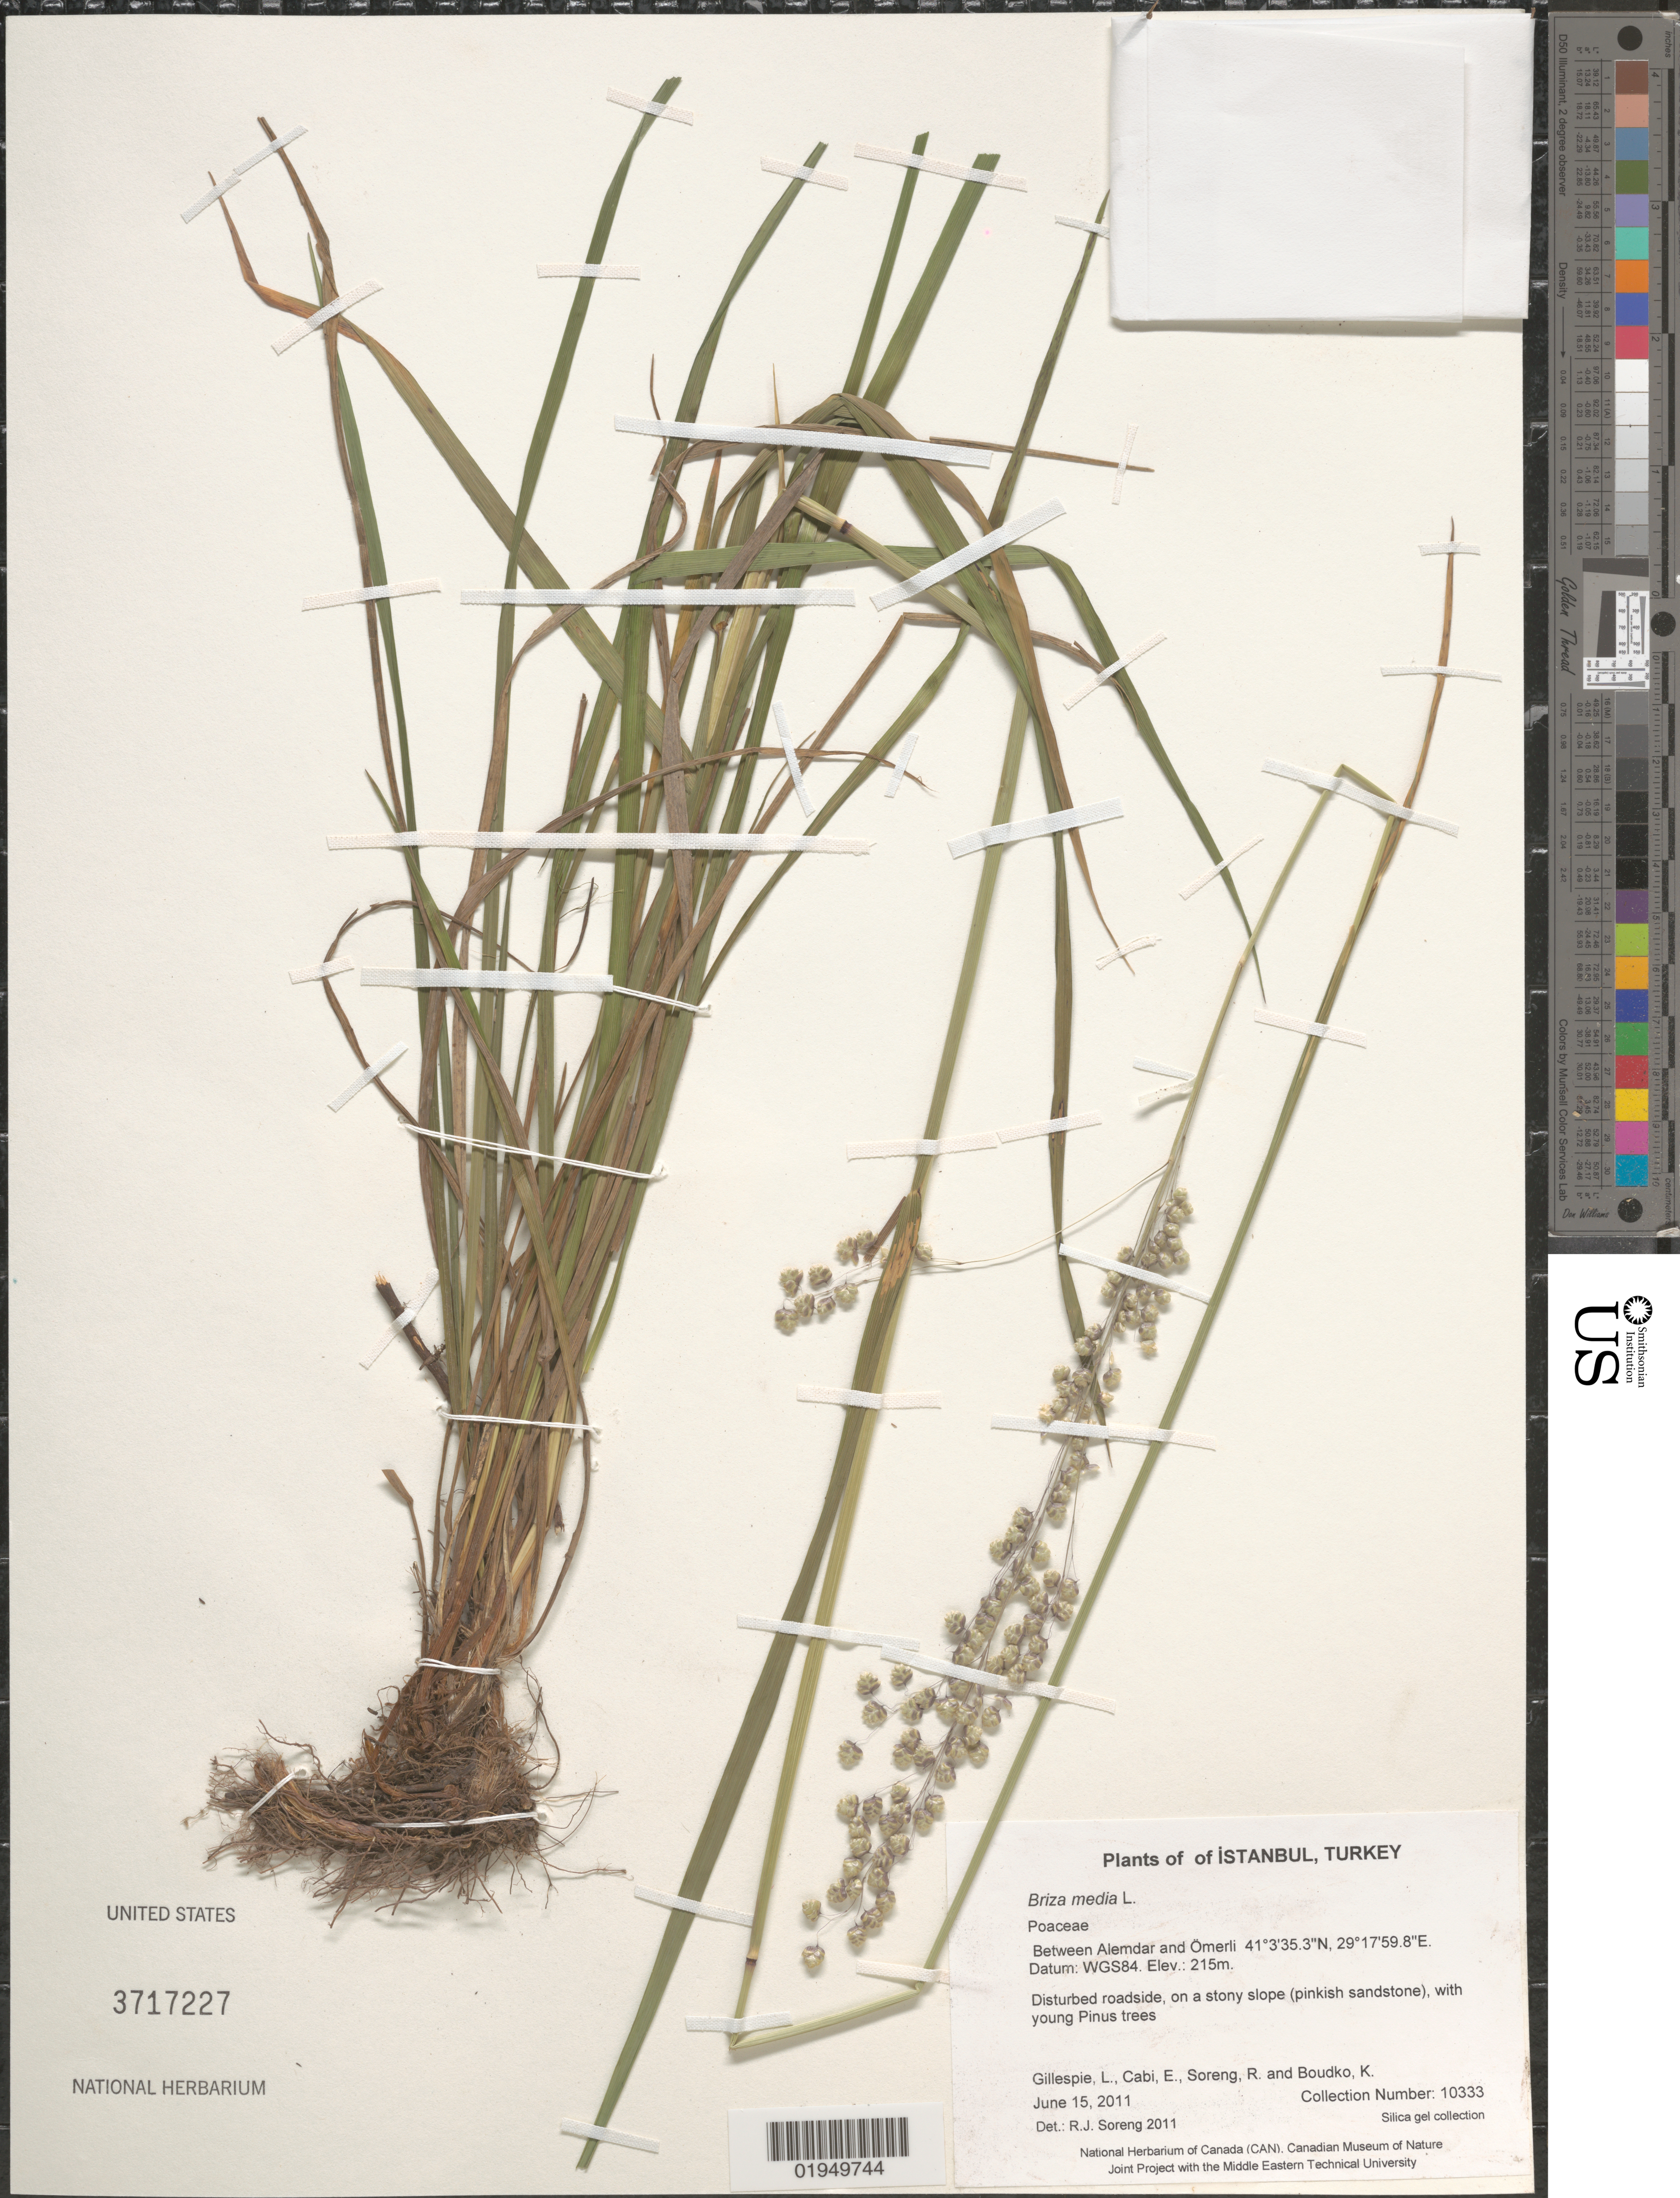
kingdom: Plantae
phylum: Tracheophyta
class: Liliopsida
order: Poales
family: Poaceae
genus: Briza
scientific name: Briza media subsp. media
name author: L.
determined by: Soreng, Robert J., Research Associate (BOT), Smithsonian Institution - National Museum of Natural History (UNITED STATES)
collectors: L. J. Gillespie, E. Cabi, R. J. Soreng & K. Boudko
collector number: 10333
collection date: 2011-06-15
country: Turkey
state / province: Istanbul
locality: Road 020. Between Alemdar and Ömerli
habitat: Disturbed roadside, on a stony slope (pinkish sandstone), with young Pinus trees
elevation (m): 215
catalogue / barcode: US 3717227